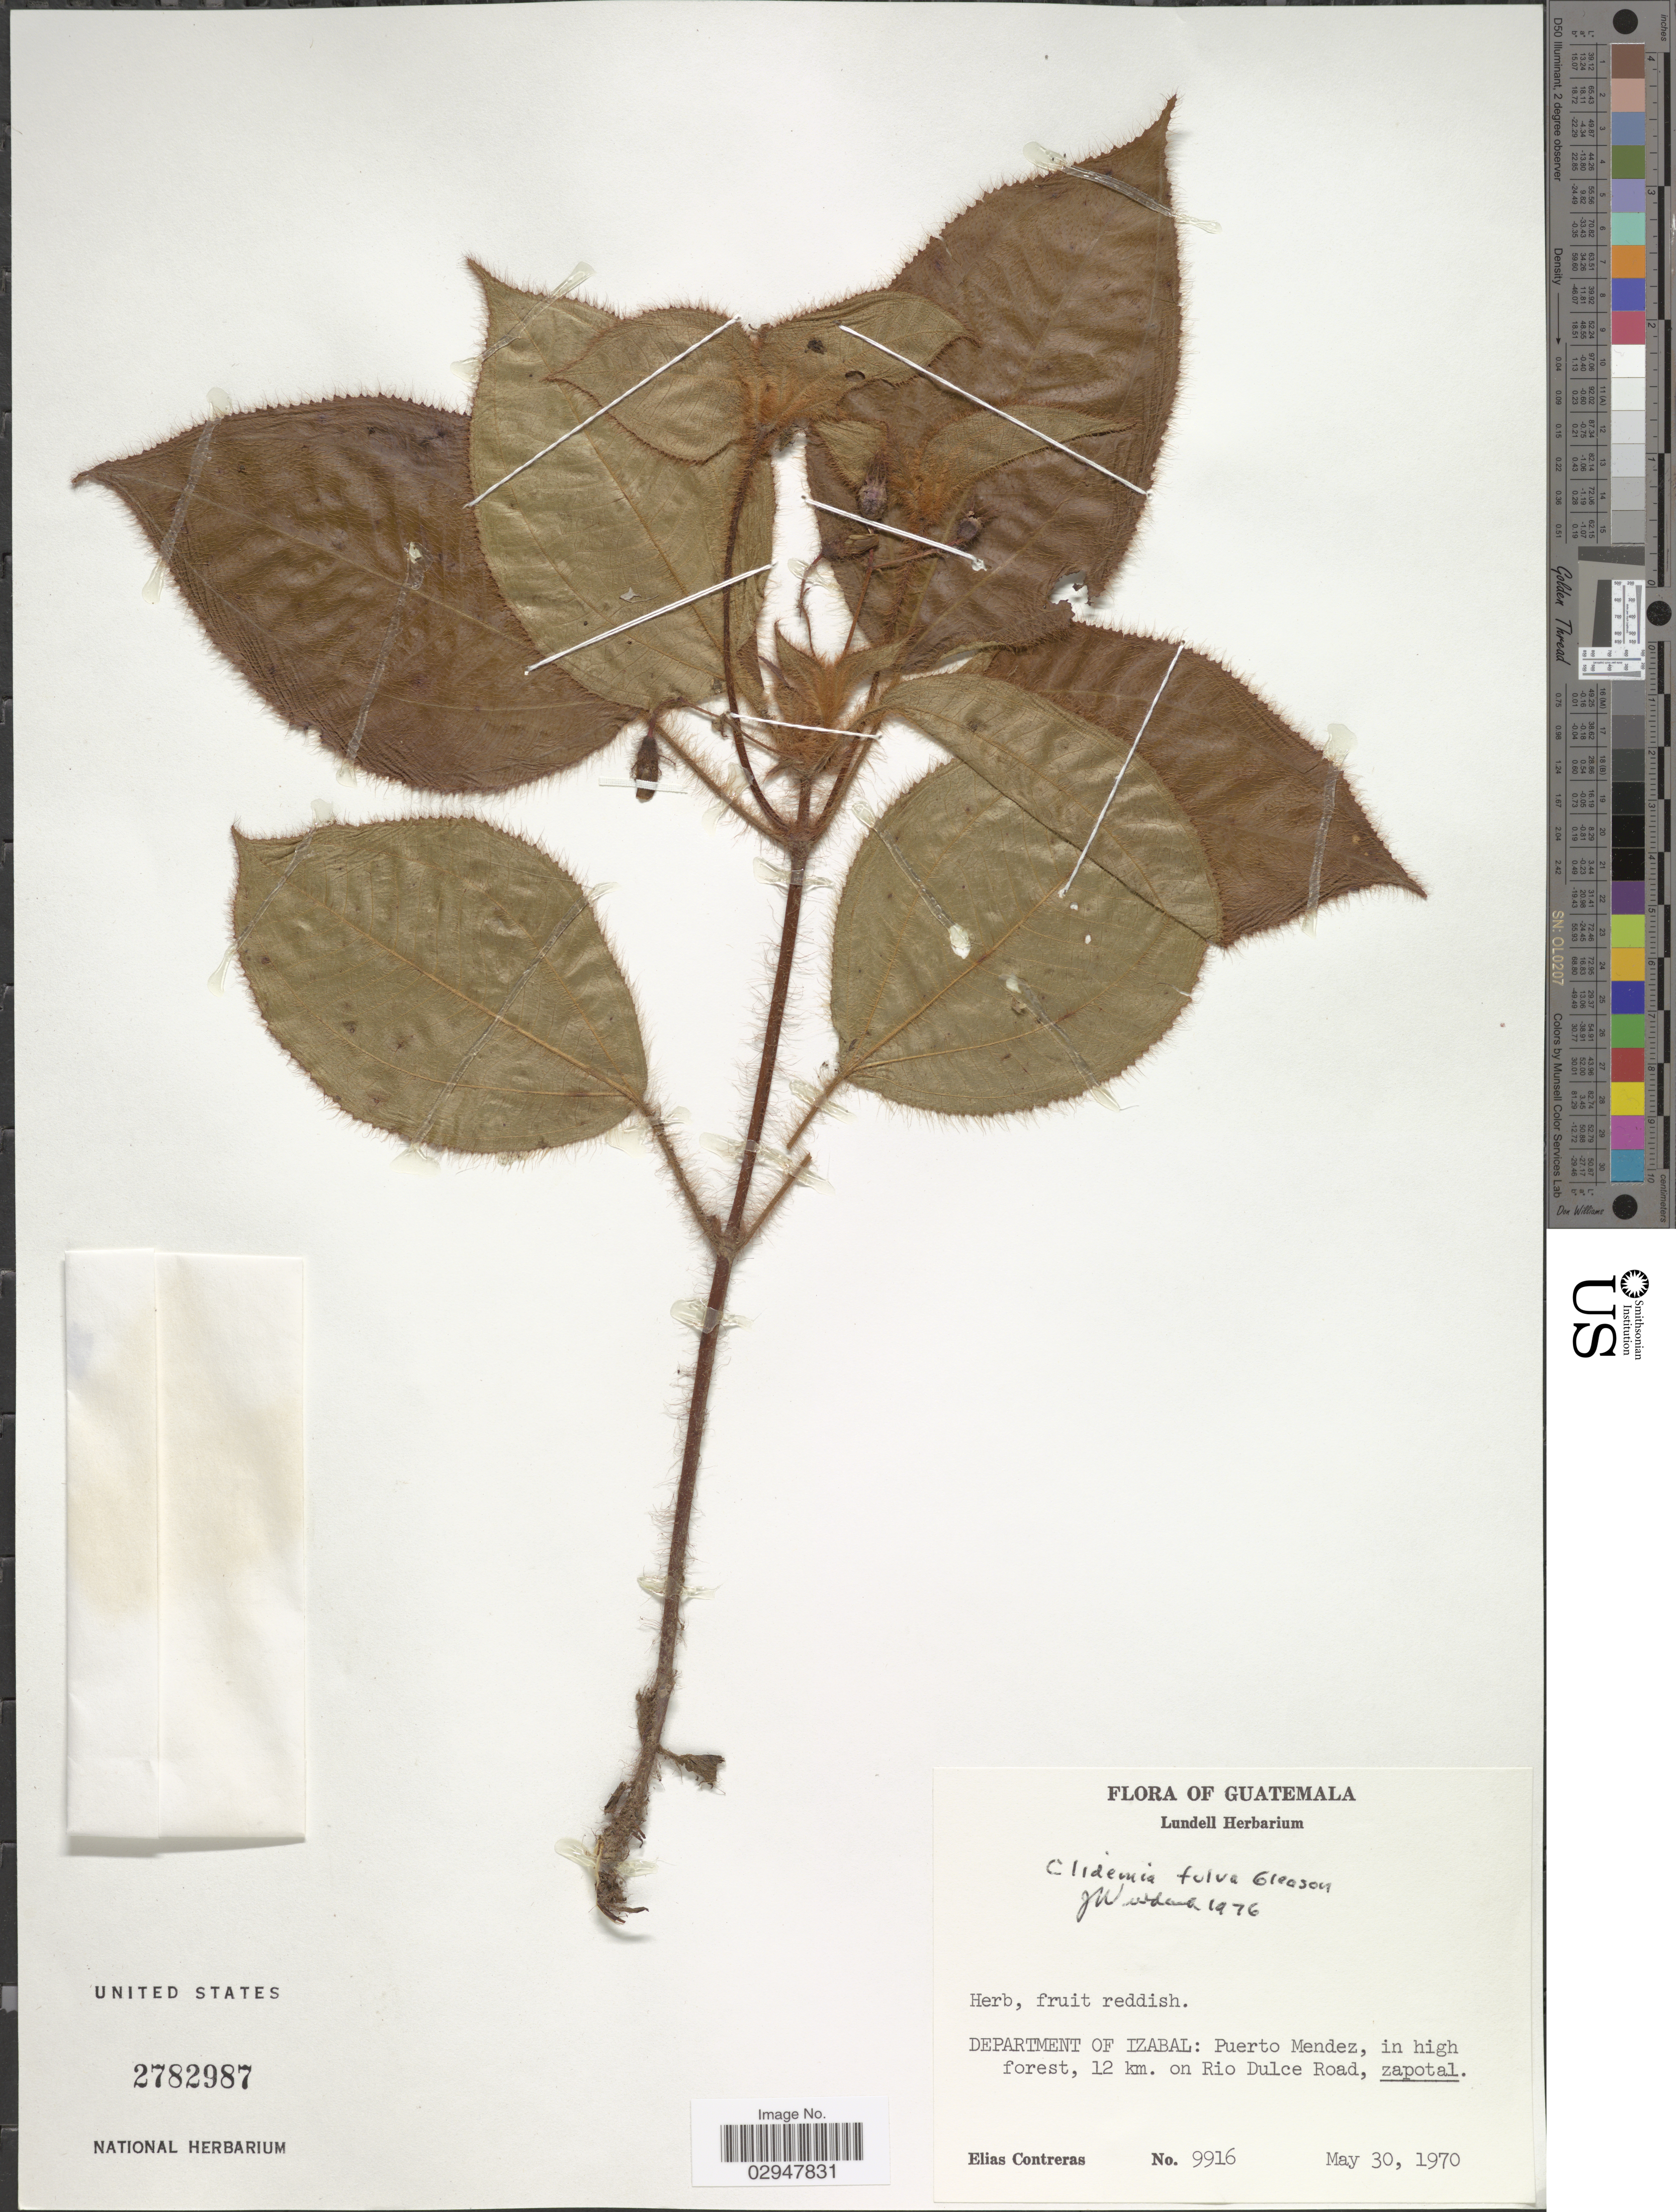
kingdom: Plantae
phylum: Tracheophyta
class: Magnoliopsida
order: Myrtales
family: Melastomataceae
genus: Clidemia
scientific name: Clidemia fulva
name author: Gleason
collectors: E. Contreras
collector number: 9916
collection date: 1970-05-30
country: Guatemala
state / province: Izabal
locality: Department of Izabal: Puerto Mendez, in high forest, 12 km. on Rio Dulce Road, zapotal.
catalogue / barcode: US 2782987